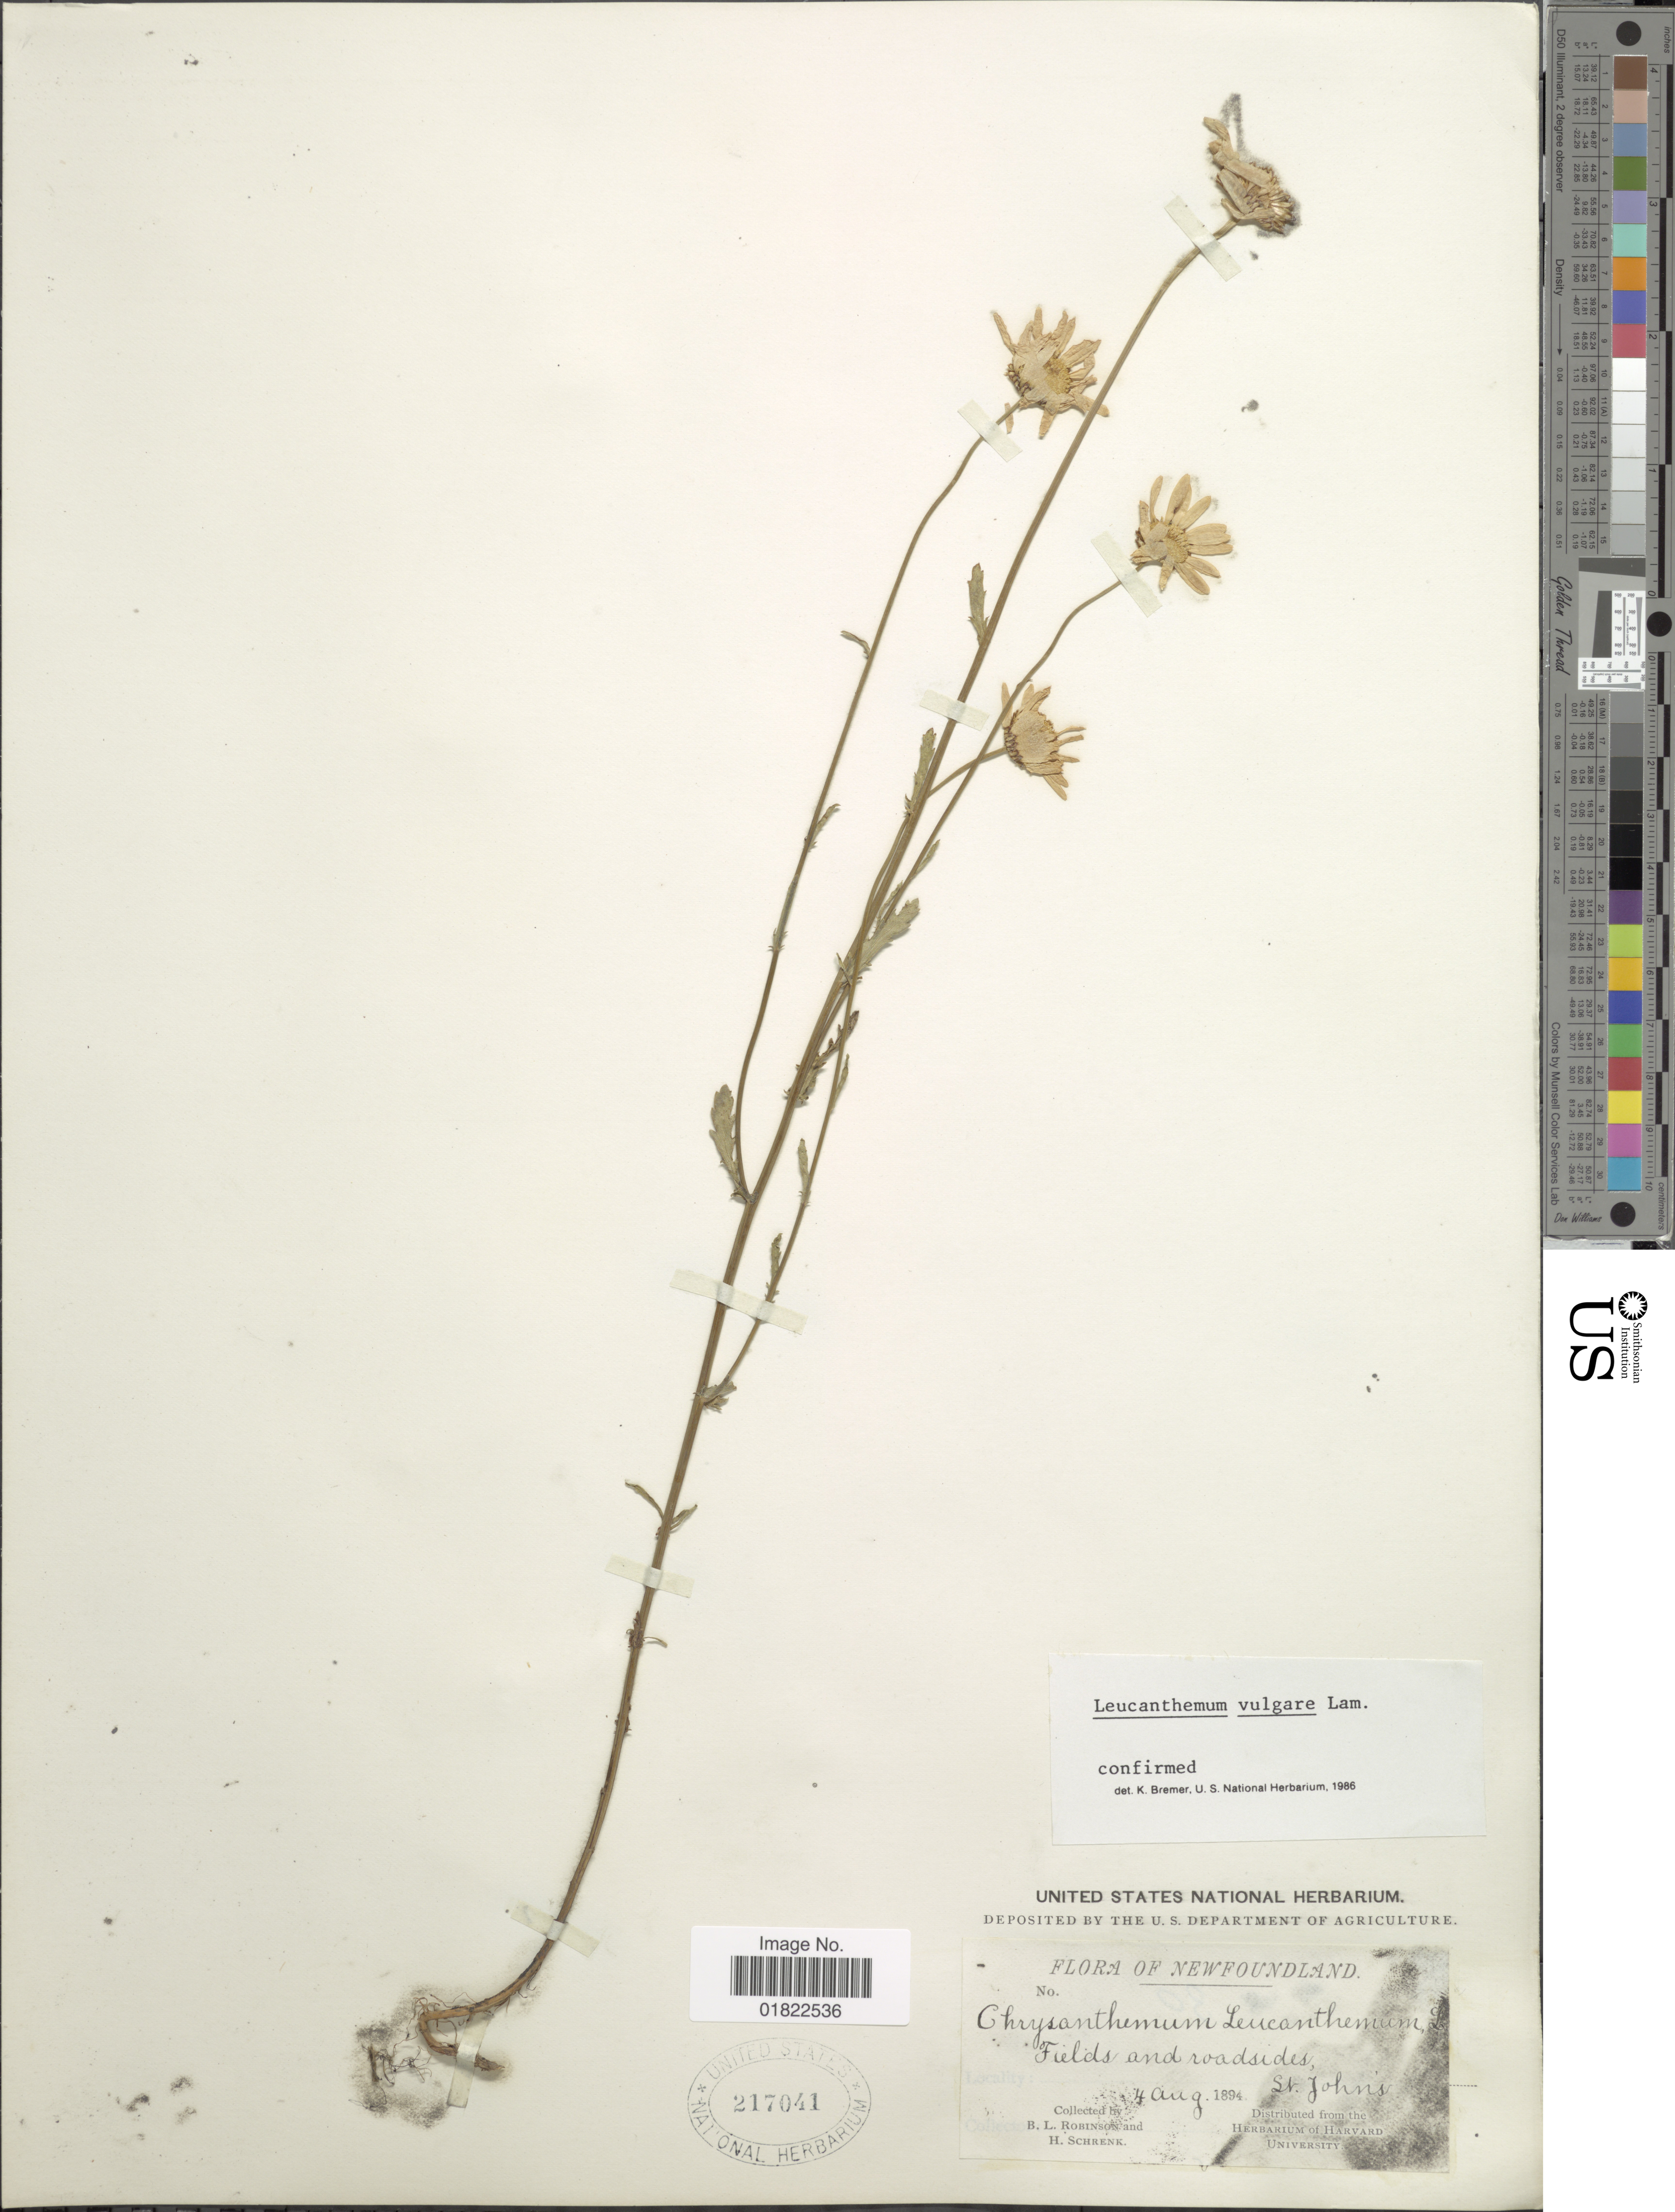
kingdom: Plantae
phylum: Tracheophyta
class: Magnoliopsida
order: Asterales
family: Asteraceae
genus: Leucanthemum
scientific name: Leucanthemum vulgare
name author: Lam.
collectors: B. L. Robinson & H. v. Schrenk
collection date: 1894-08-04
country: Canada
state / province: Newfoundland and Labrador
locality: Fields and roadside, St John's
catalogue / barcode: US 217041